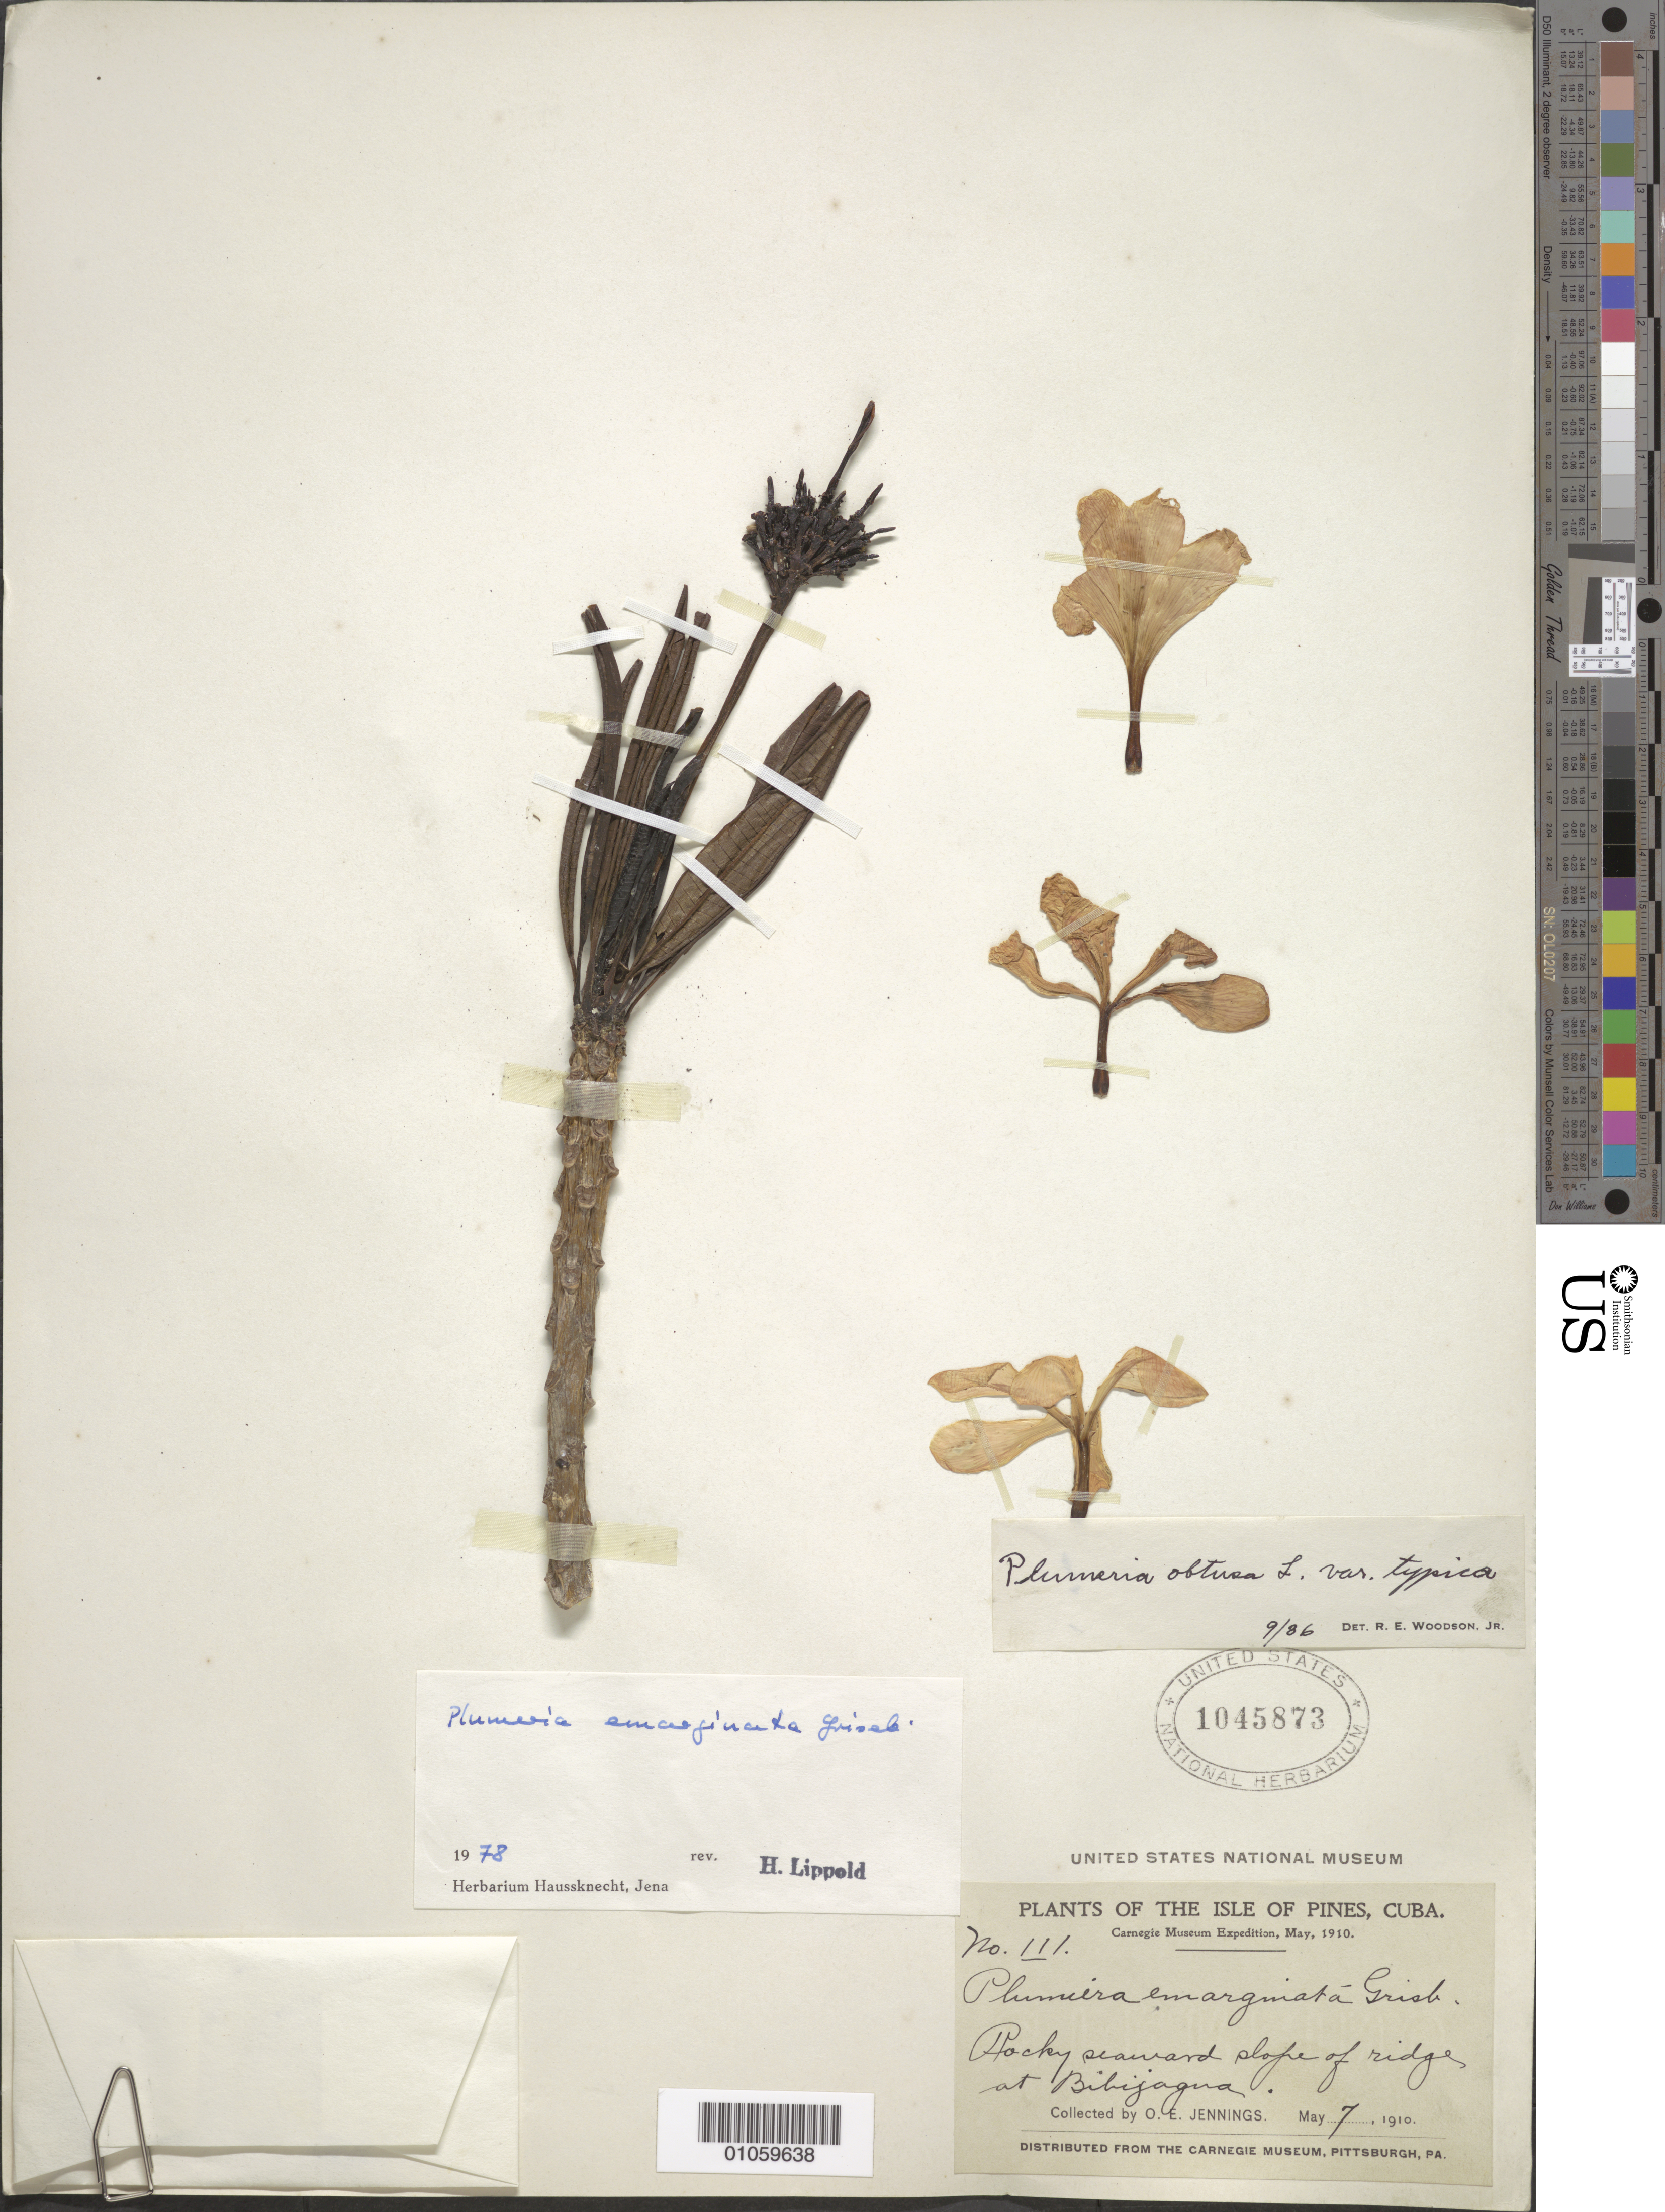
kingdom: Plantae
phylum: Tracheophyta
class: Magnoliopsida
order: Gentianales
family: Apocynaceae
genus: Plumeria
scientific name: Plumeria emarginata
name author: Griseb.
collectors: O. E. Jennings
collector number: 111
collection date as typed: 07 May 1910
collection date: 1910-05-07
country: Cuba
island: Isla de la Juventud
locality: Seaward slope of ridge at Bibijagua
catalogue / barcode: US 1045873